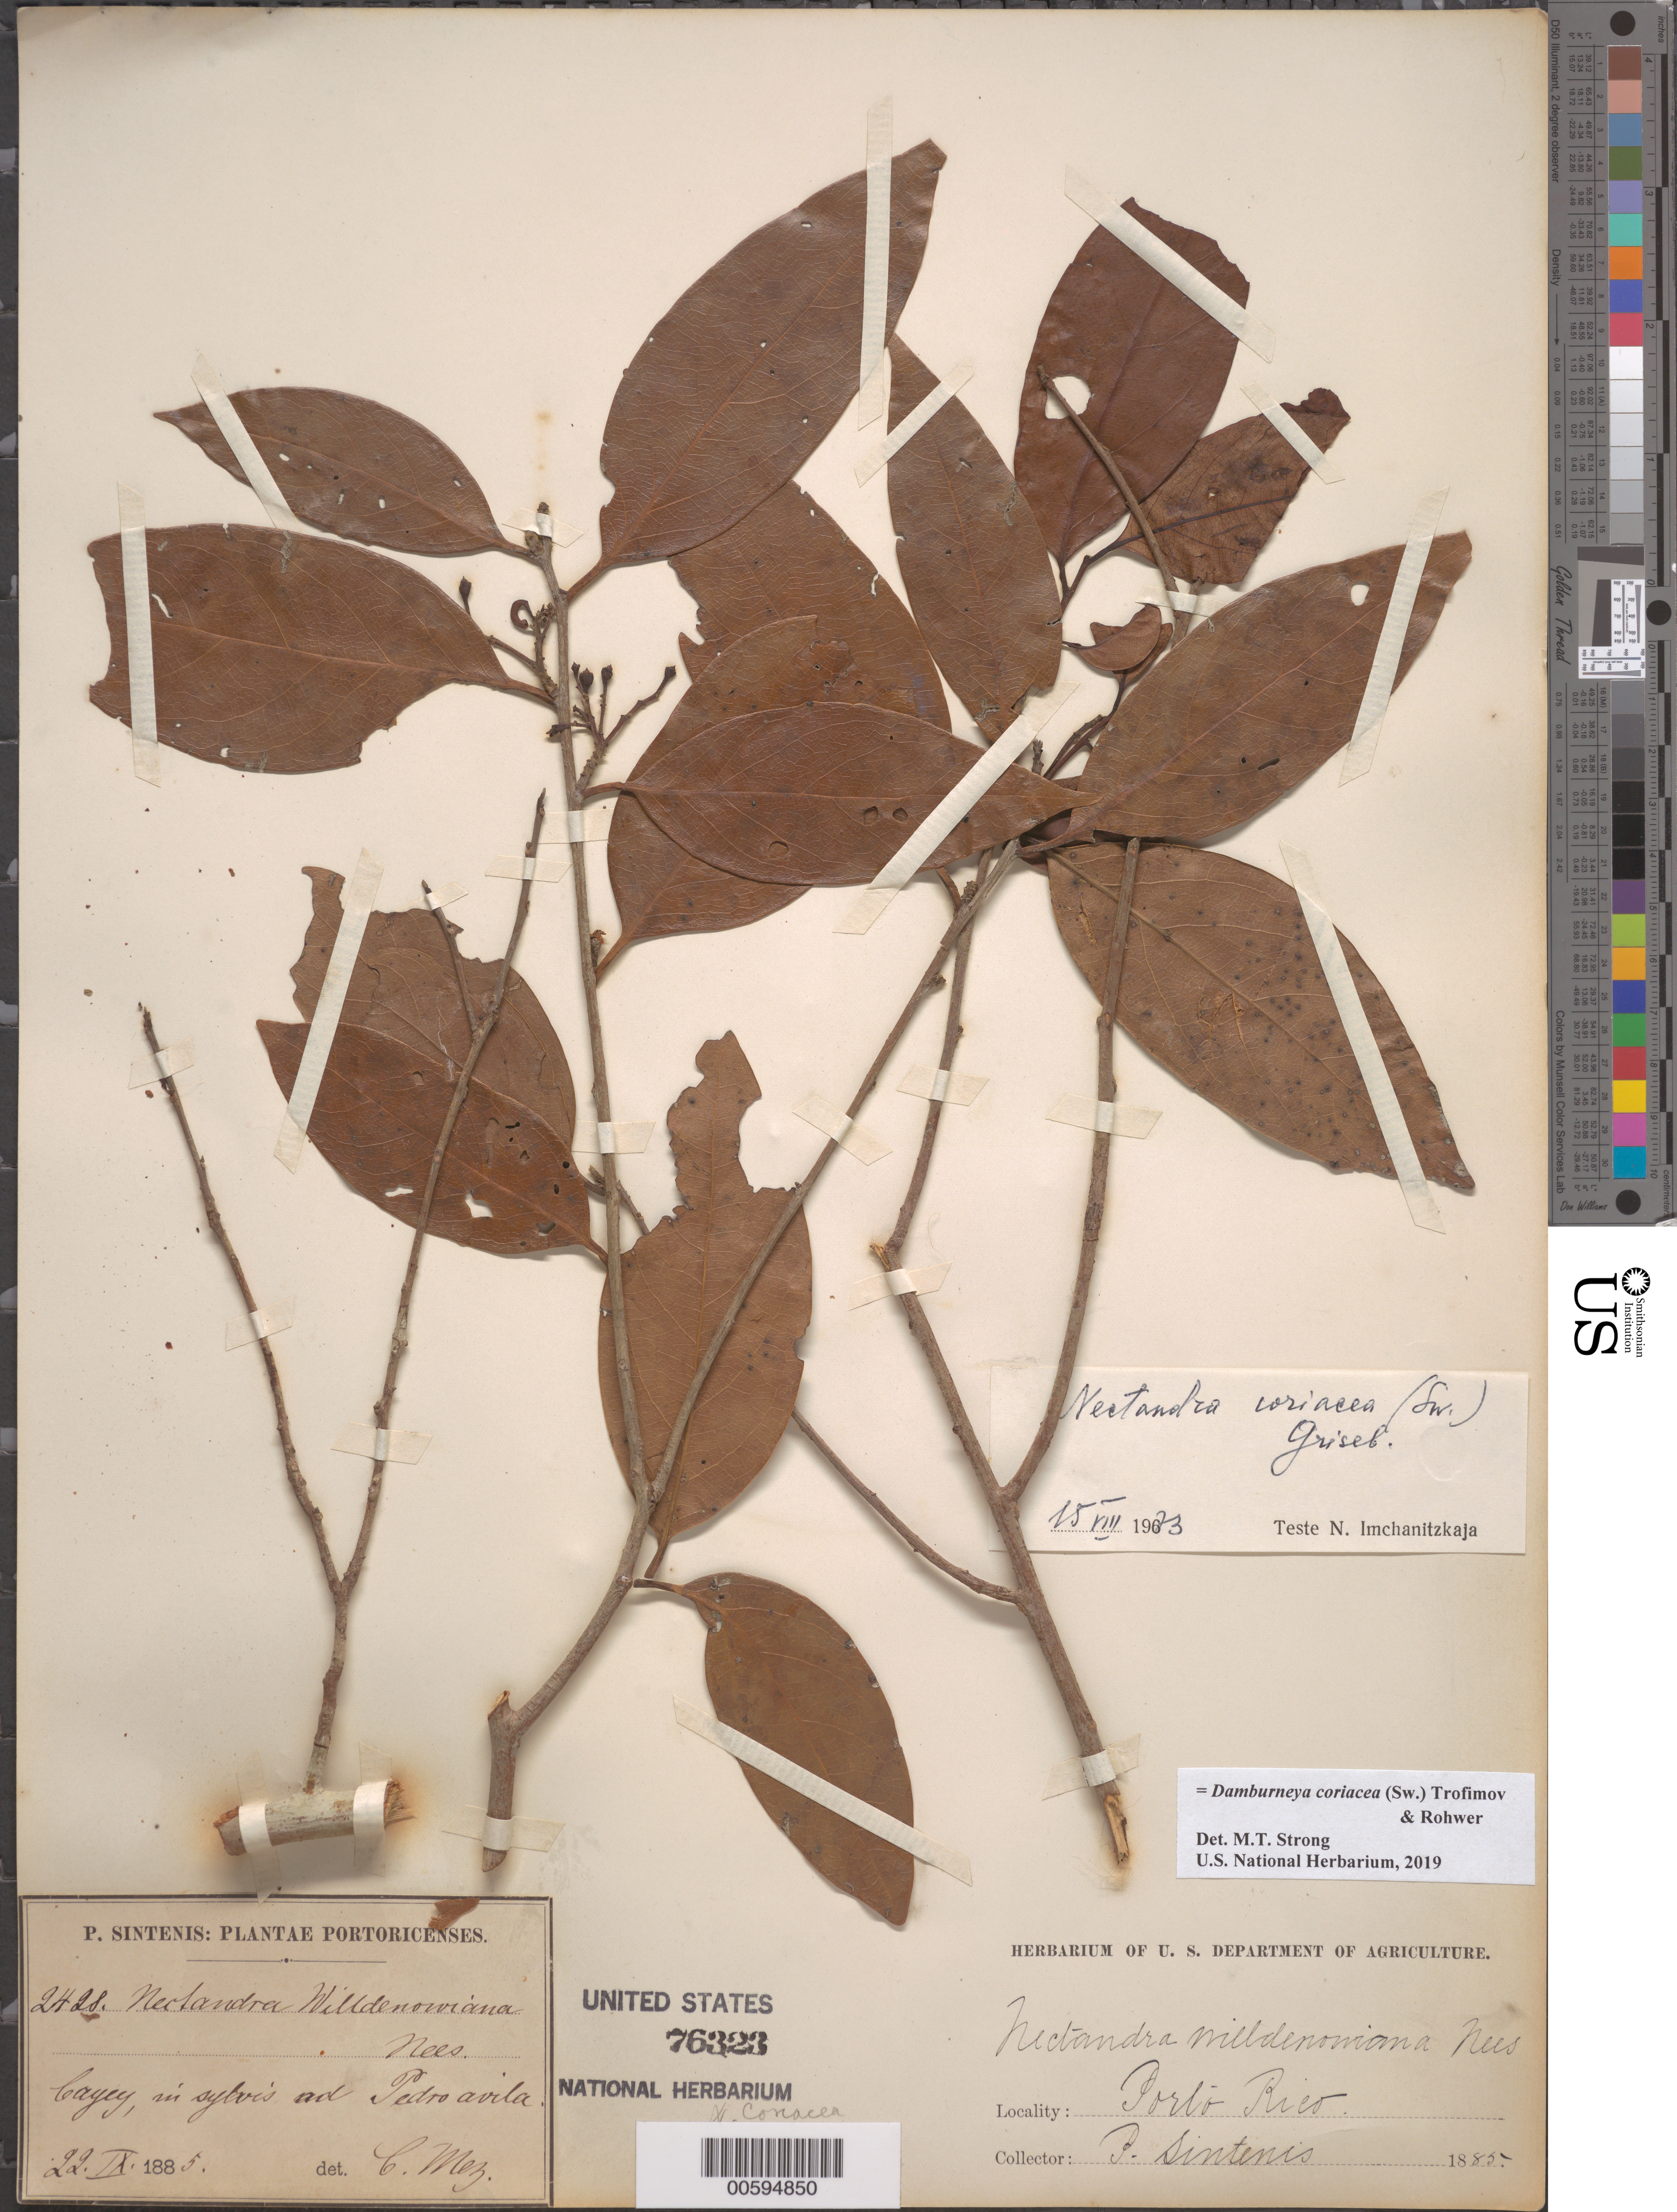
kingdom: Plantae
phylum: Tracheophyta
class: Magnoliopsida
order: Laurales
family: Lauraceae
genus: Damburneya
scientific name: Damburneya coriacea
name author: (Sw.) Trofimov & Rohwer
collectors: P. Sintenis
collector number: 2428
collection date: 1885-09-22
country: Puerto Rico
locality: Cayey, in sytvis ad Pedro avila.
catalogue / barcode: US 76323